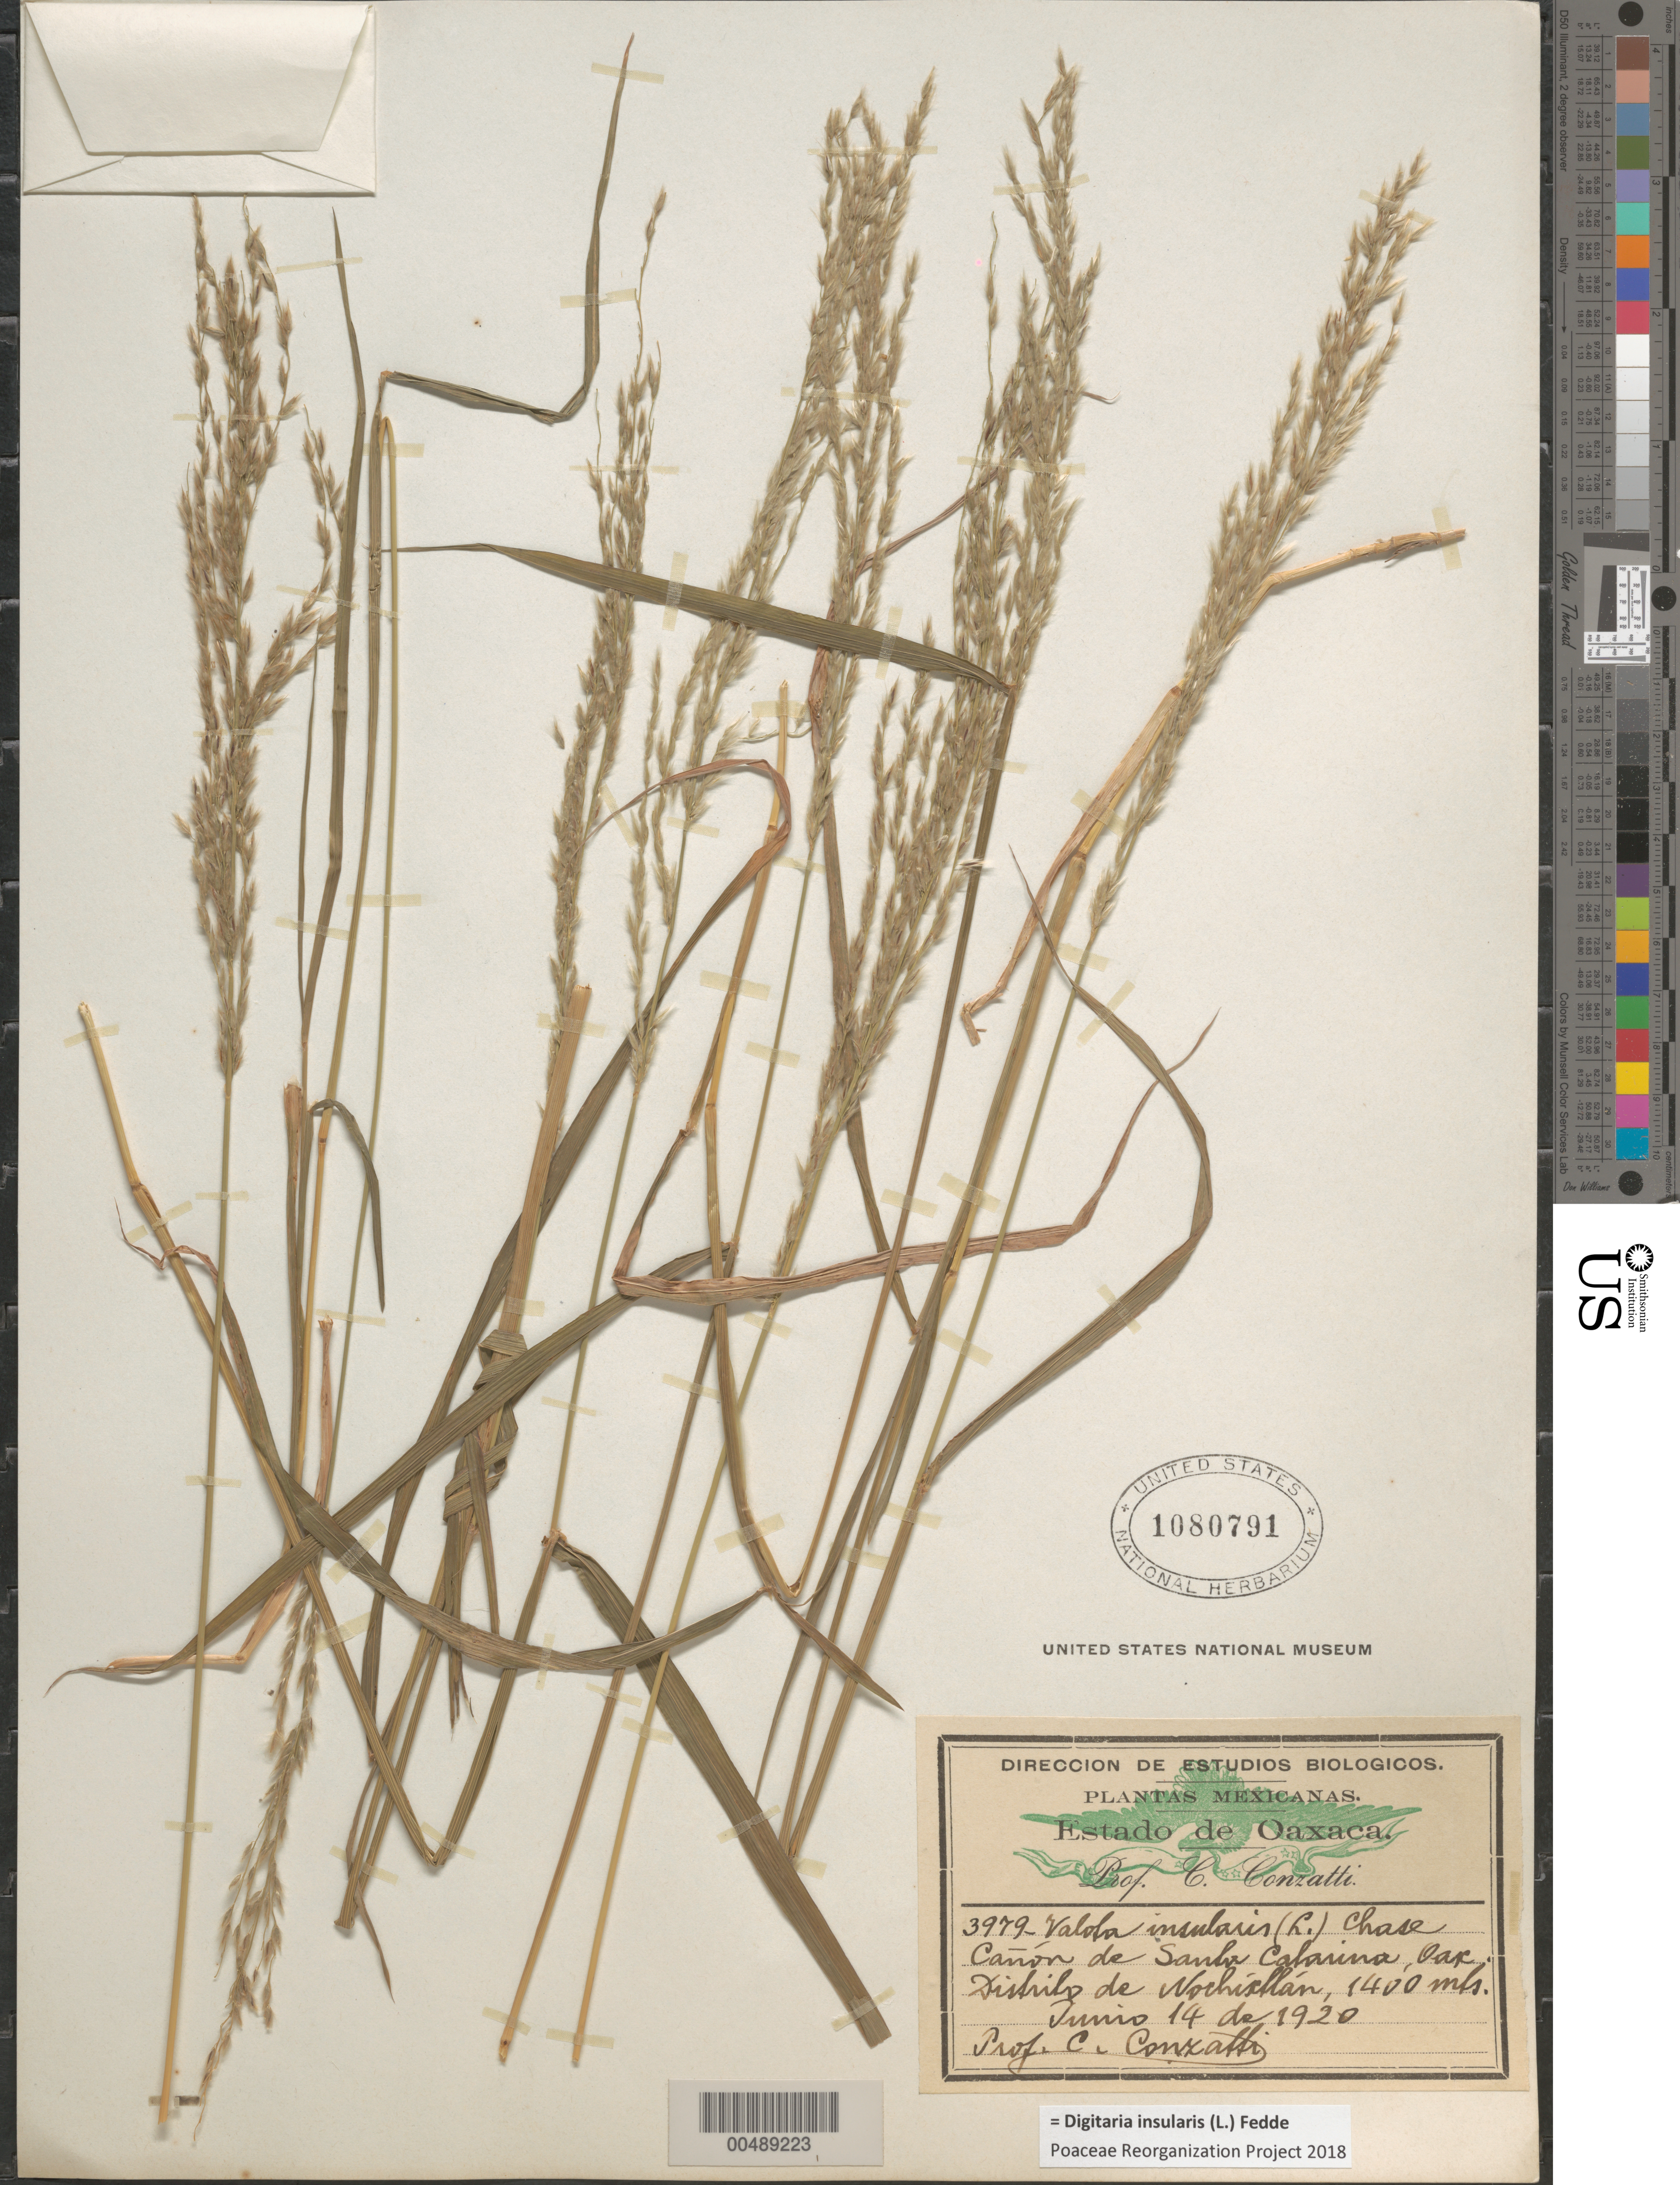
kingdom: Plantae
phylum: Tracheophyta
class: Liliopsida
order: Poales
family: Poaceae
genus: Digitaria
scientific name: Digitaria insularis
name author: (L.) Fedde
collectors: C. Conzatti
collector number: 3979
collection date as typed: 14 Jun 1920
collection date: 1920-06-14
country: Mexico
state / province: Oaxaca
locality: Cañon de Santa Catarina, Nochixtlán Dist.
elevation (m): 1400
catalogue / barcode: US 1080791